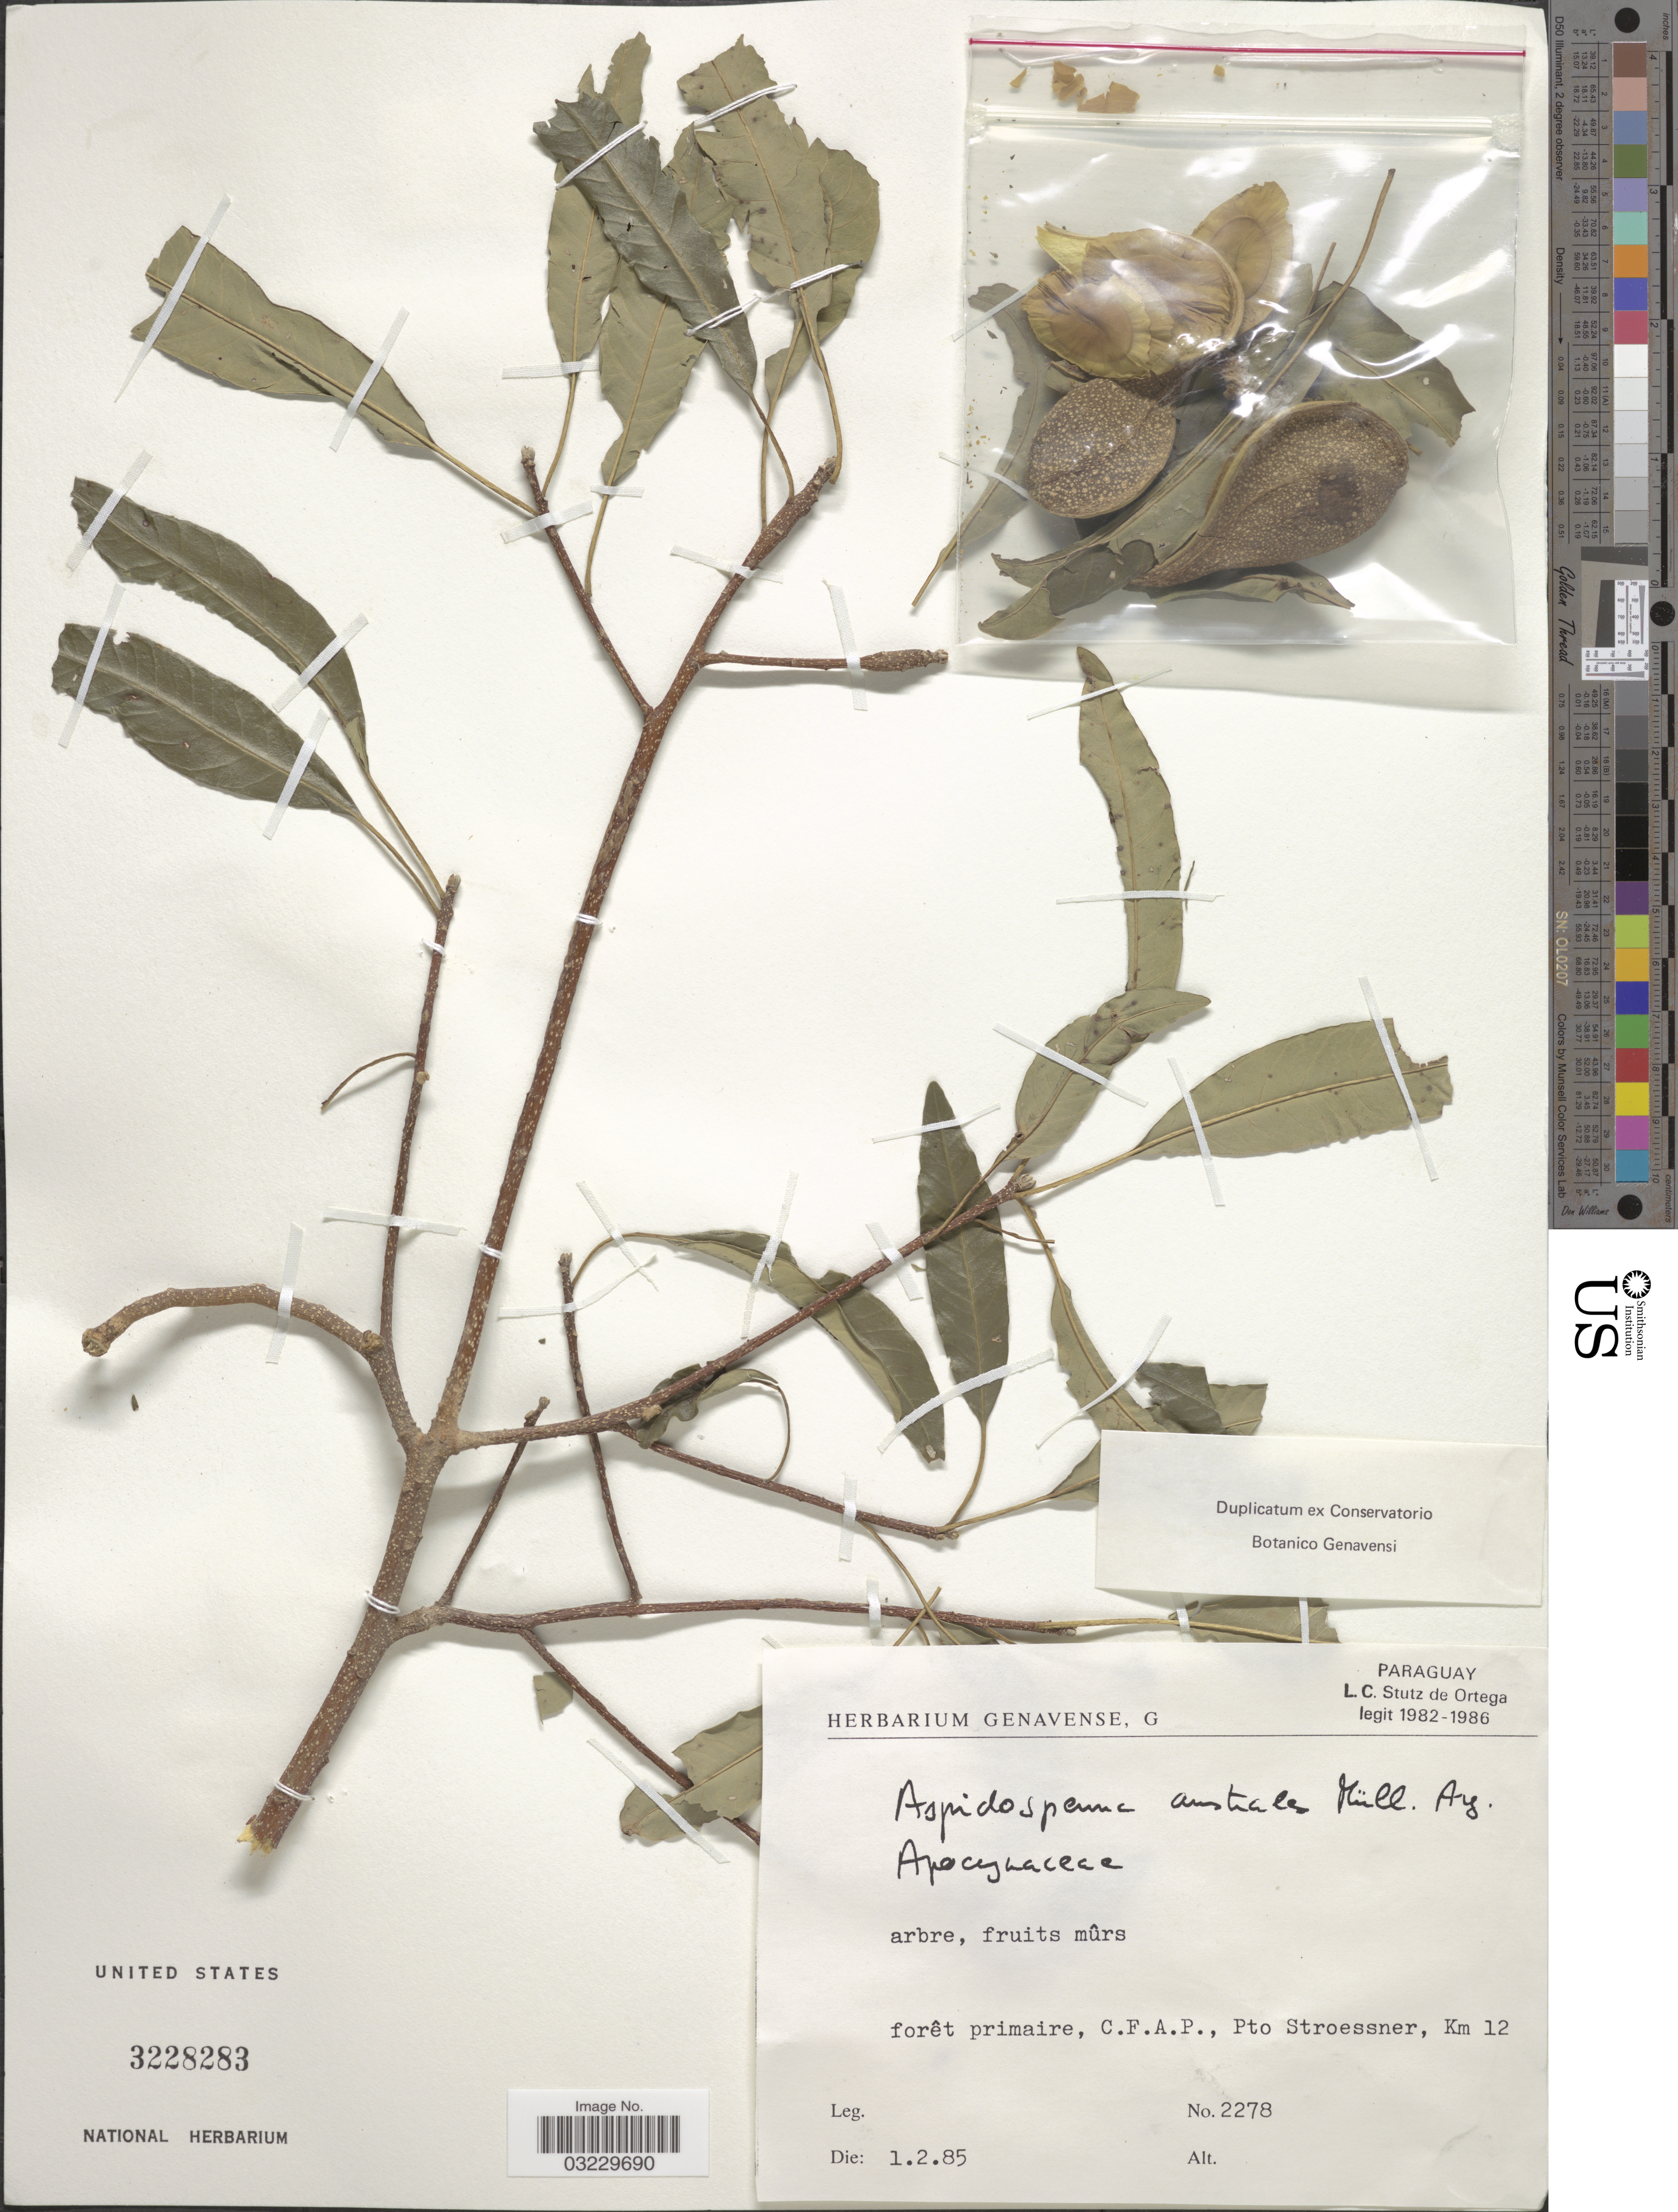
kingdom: Plantae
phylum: Tracheophyta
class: Magnoliopsida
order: Gentianales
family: Apocynaceae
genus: Aspidosperma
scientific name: Aspidosperma australe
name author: Müll. Arg.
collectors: L. C. Stutz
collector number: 2278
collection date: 1985-02-01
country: Paraguay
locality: Forêt primaire, C.F.A.P., Pto Stroessner, Km 12.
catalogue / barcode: US 3228283